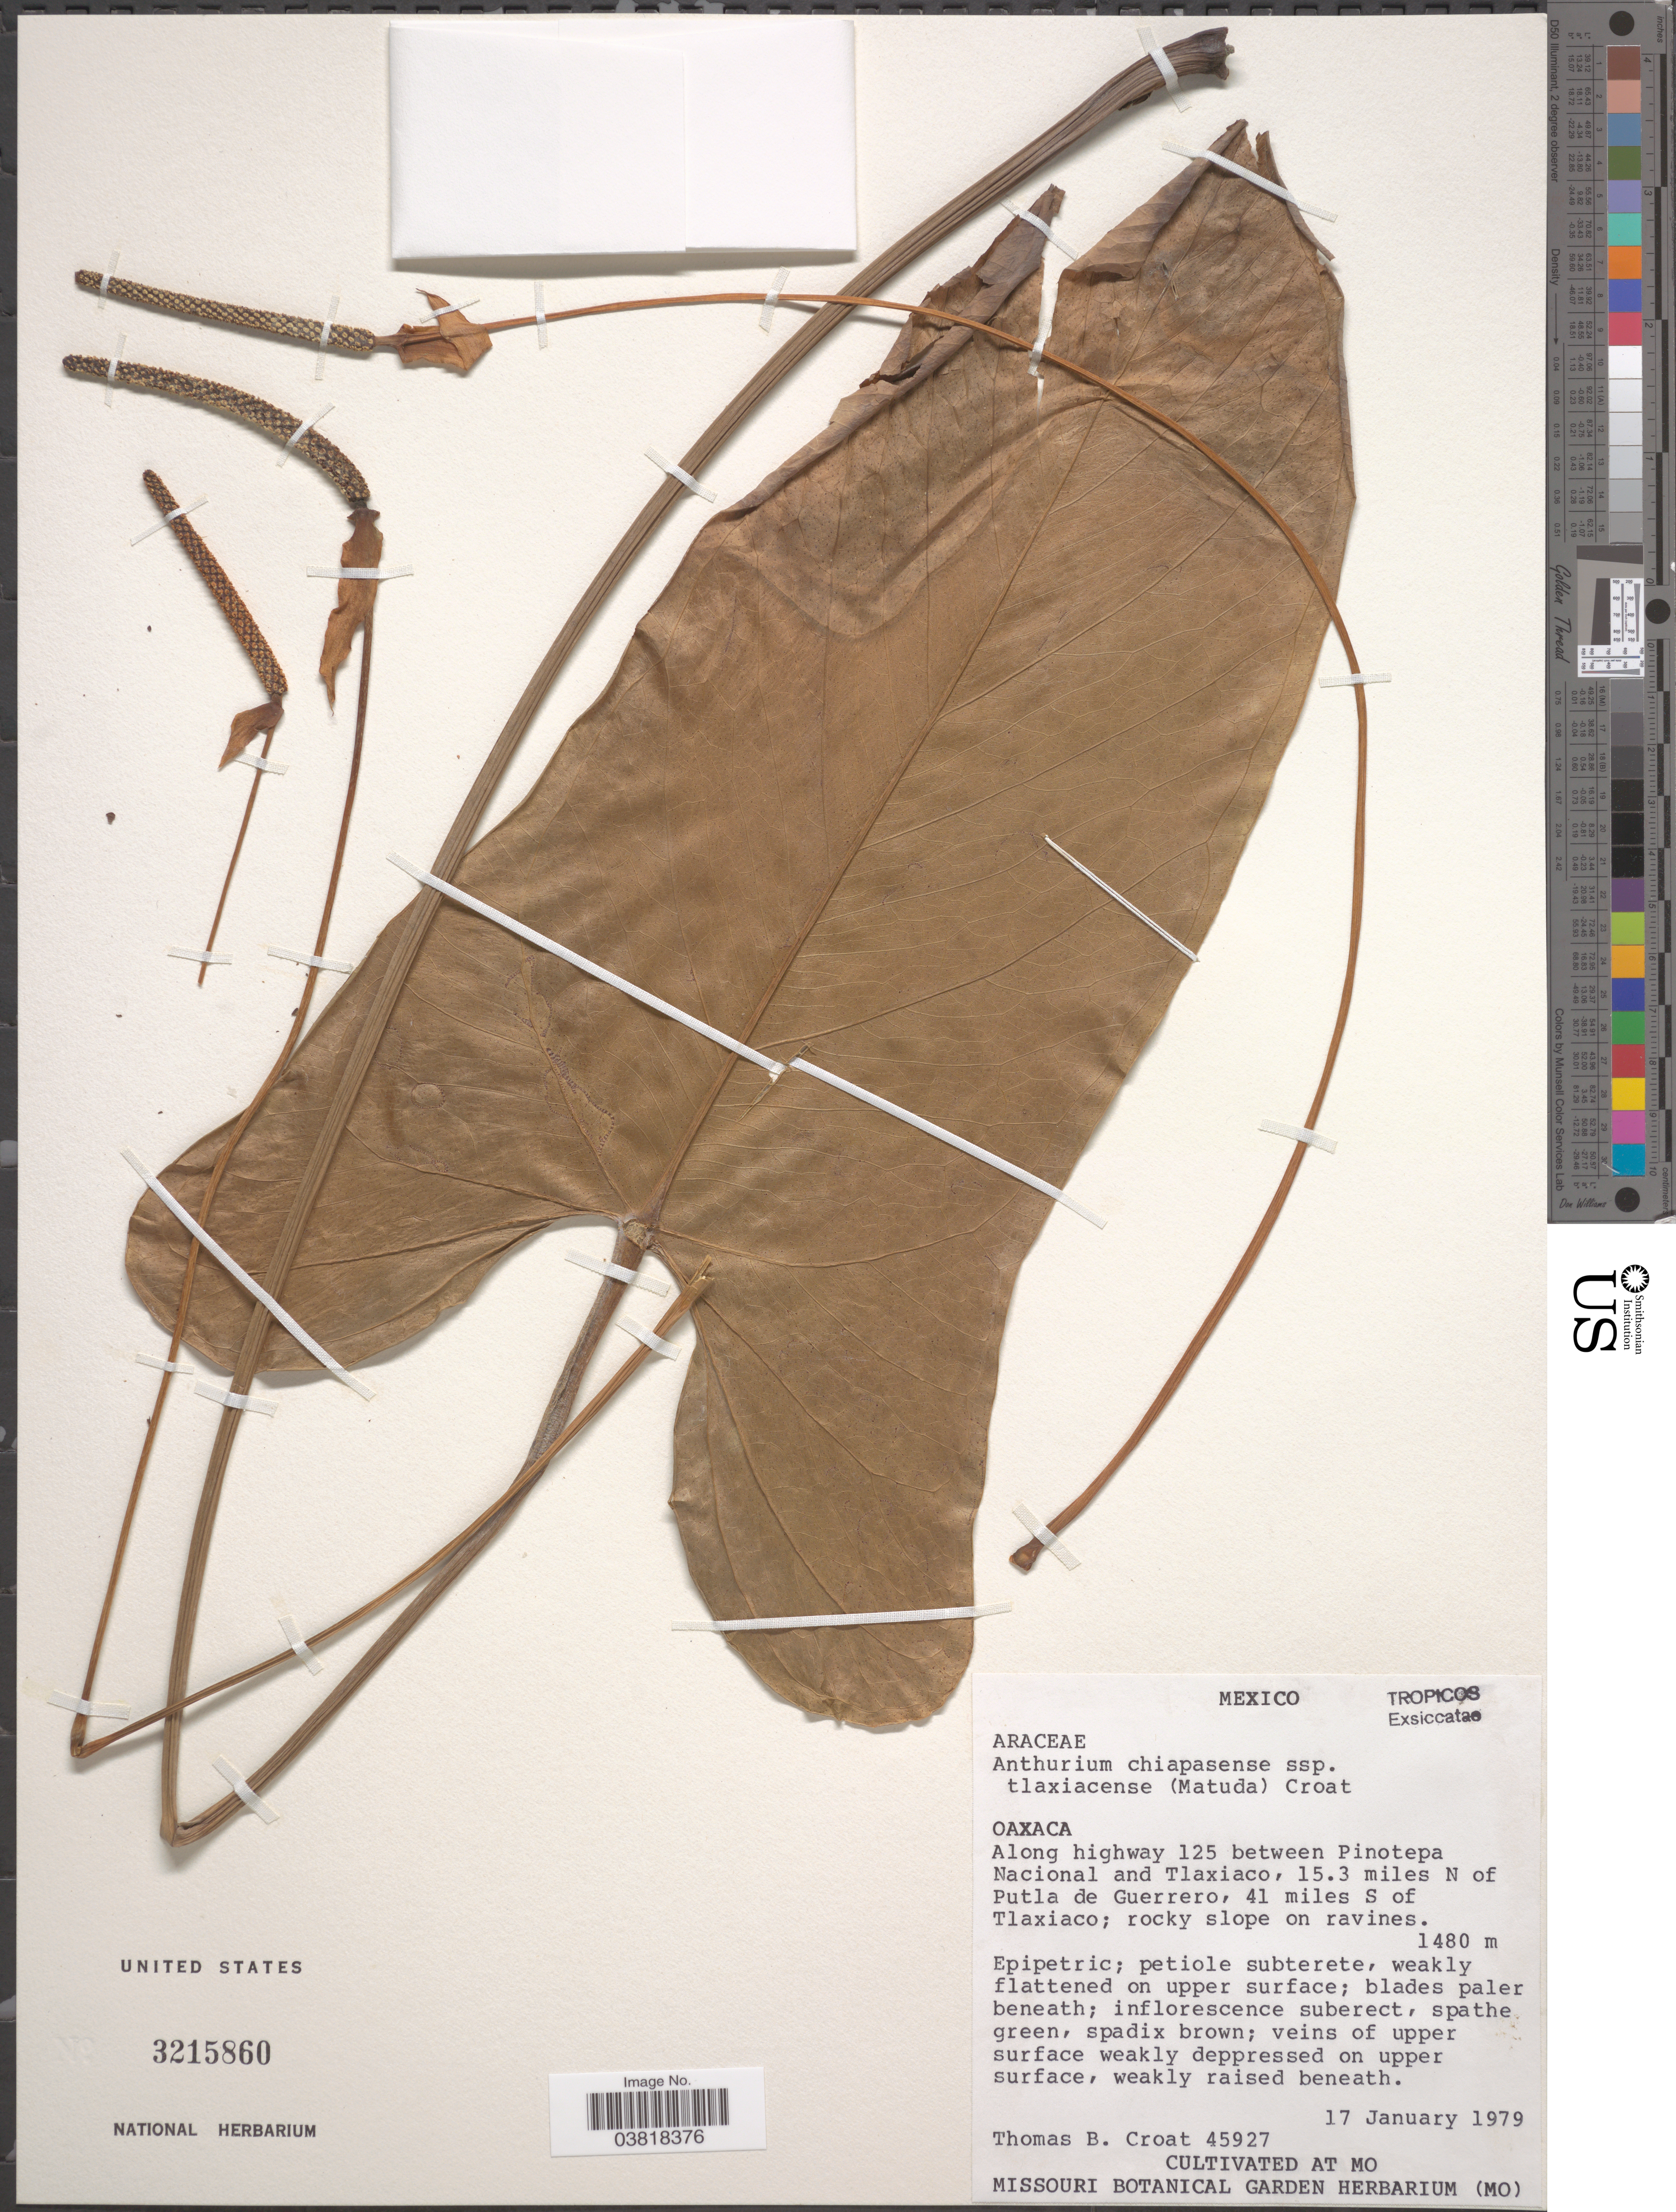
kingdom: Plantae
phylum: Tracheophyta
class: Liliopsida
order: Alismatales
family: Araceae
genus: Anthurium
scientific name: Anthurium chiapasense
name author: Standl.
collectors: T. B. Croat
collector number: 45927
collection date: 1979-01-17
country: Mexico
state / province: Oaxaca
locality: Cultivated at Missouri Botanical Garden Herbarium (MO) [unsure placement]. Along highway 125 between Pinotepa Nacional and Tlaxiaco, 15.3 miles N of Putla de Guerrero, 41 miles S of Tlaxiaco.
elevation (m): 1480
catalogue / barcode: US 3215860